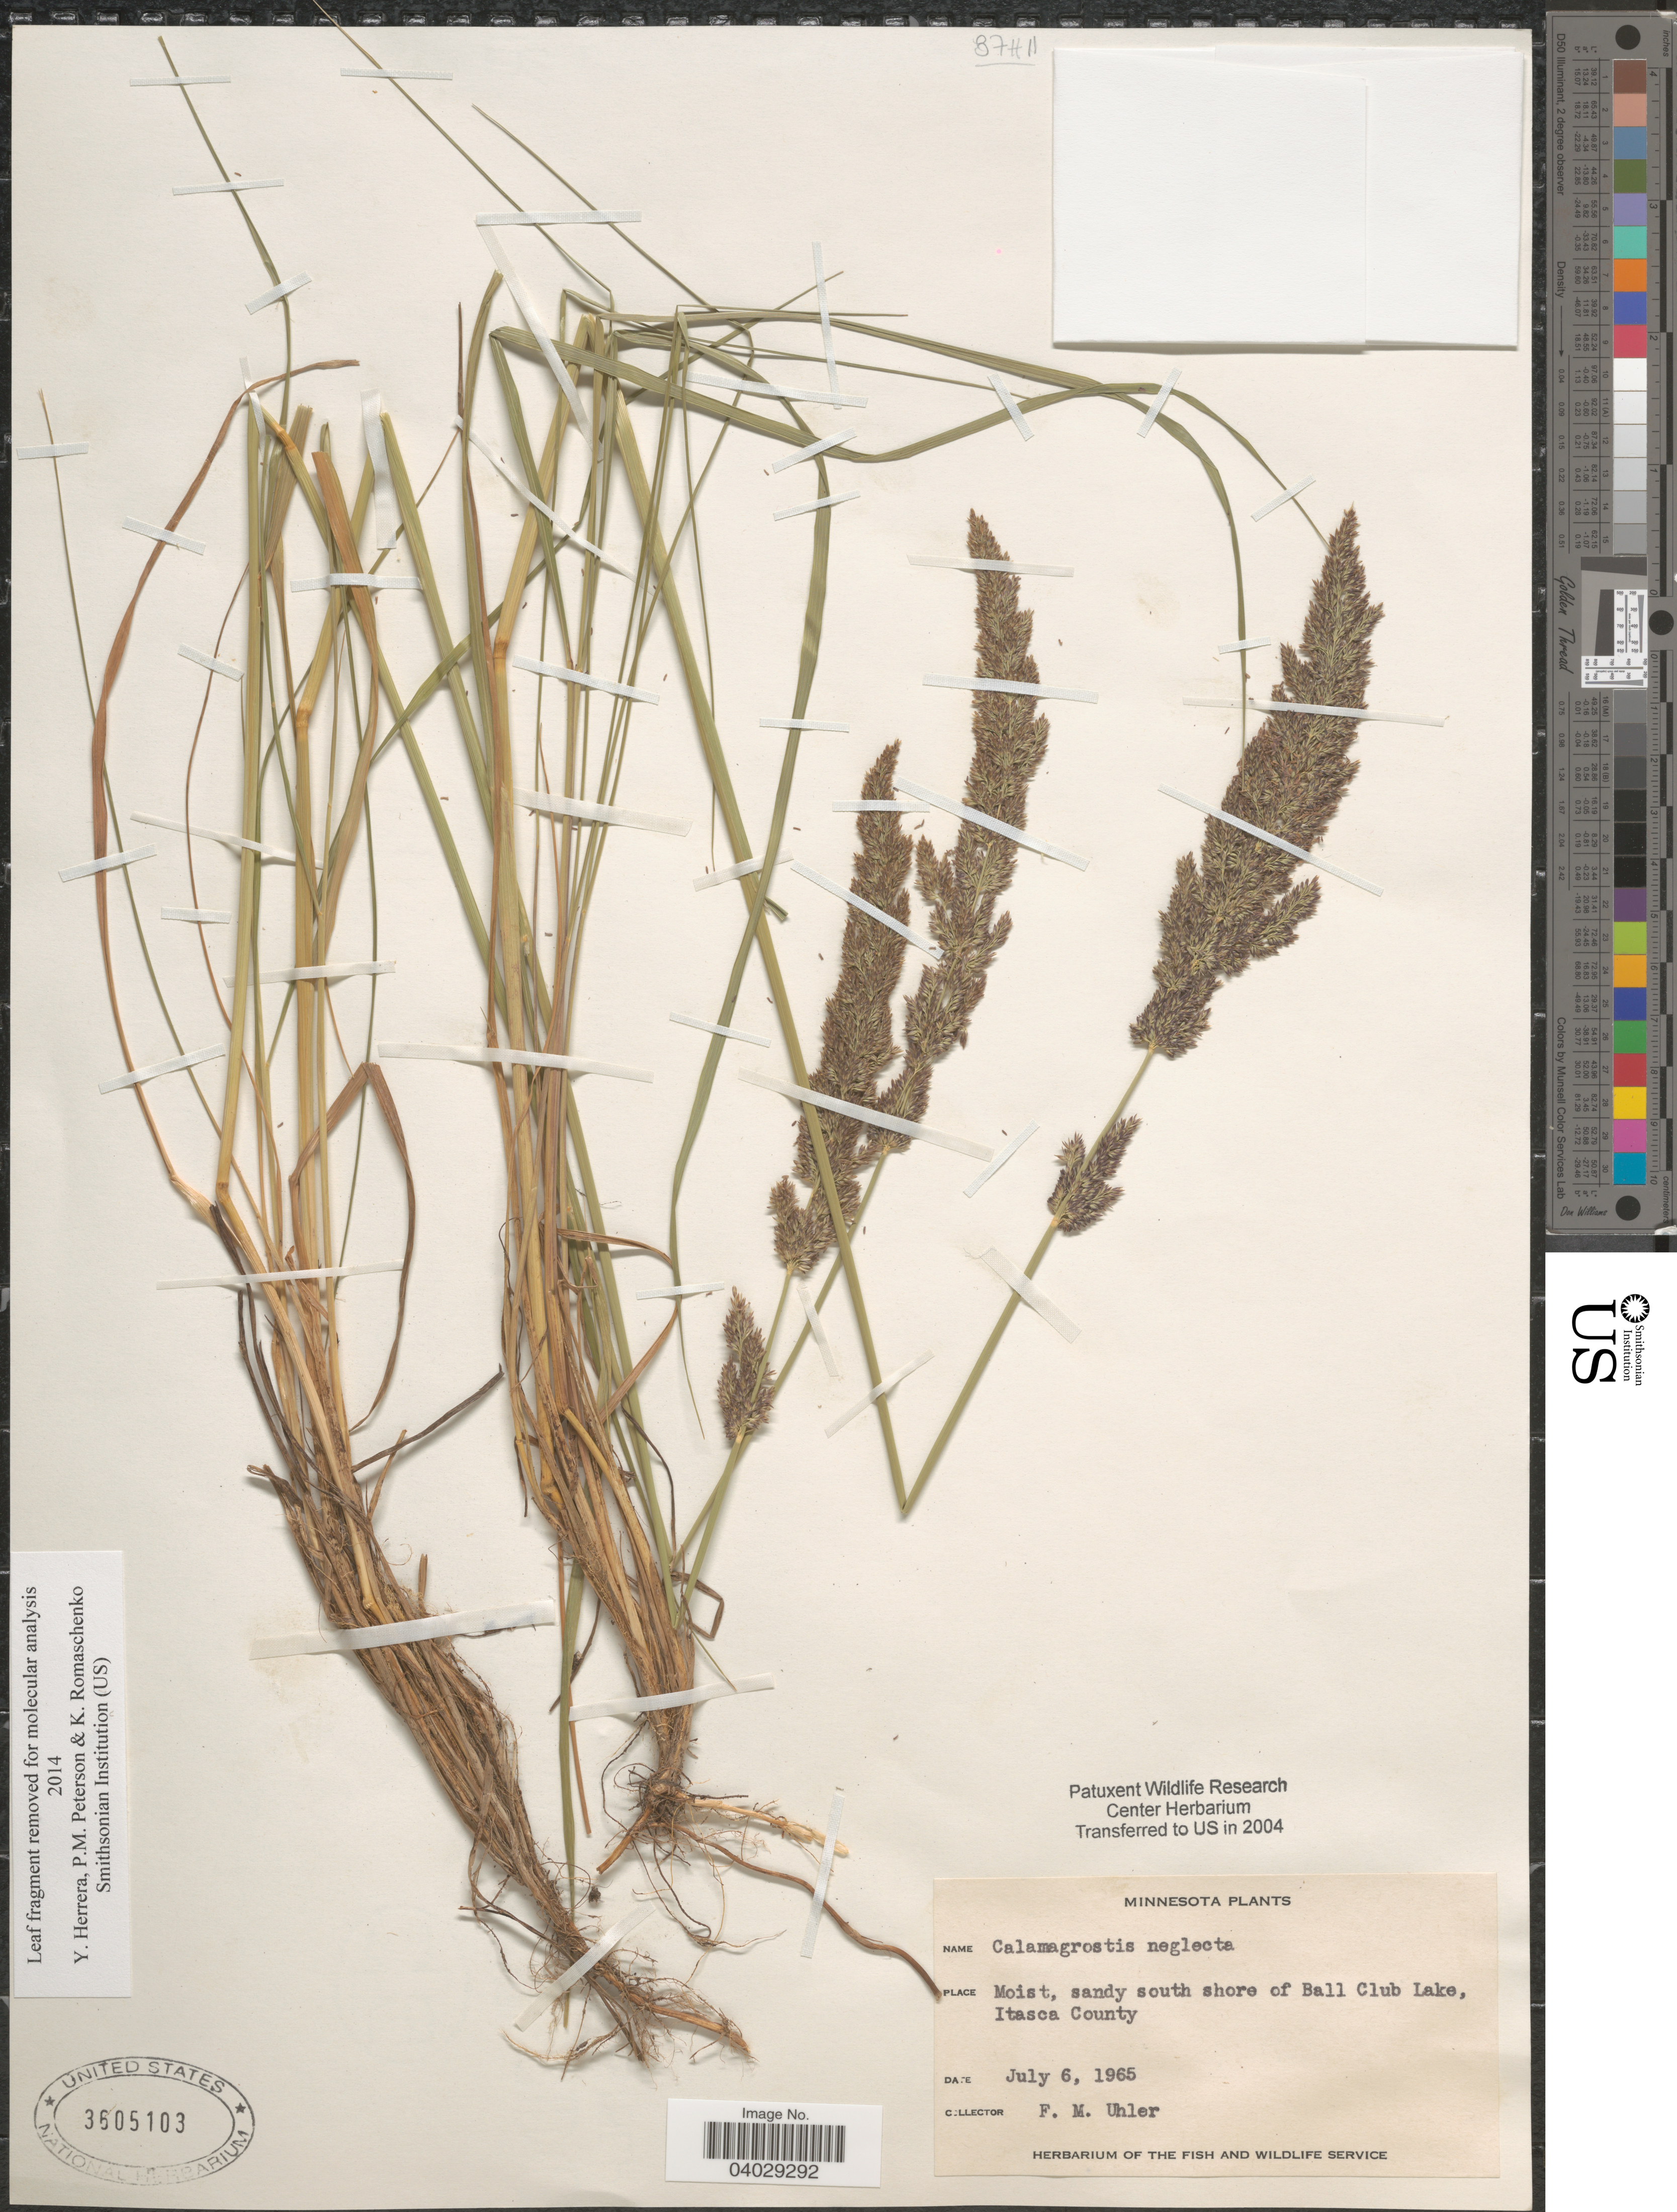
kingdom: Plantae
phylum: Tracheophyta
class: Liliopsida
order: Poales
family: Poaceae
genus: Calamagrostis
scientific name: Calamagrostis neglecta (Ehrh.) Gaertner et al.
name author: (Ehrhart) G. Gaertn. et al.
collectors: F. M. Uhler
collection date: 1965-07-06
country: United States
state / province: Minnesota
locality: Moist, sandy south shore of Ball Club Lake, Itasca County.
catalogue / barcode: US 3605103